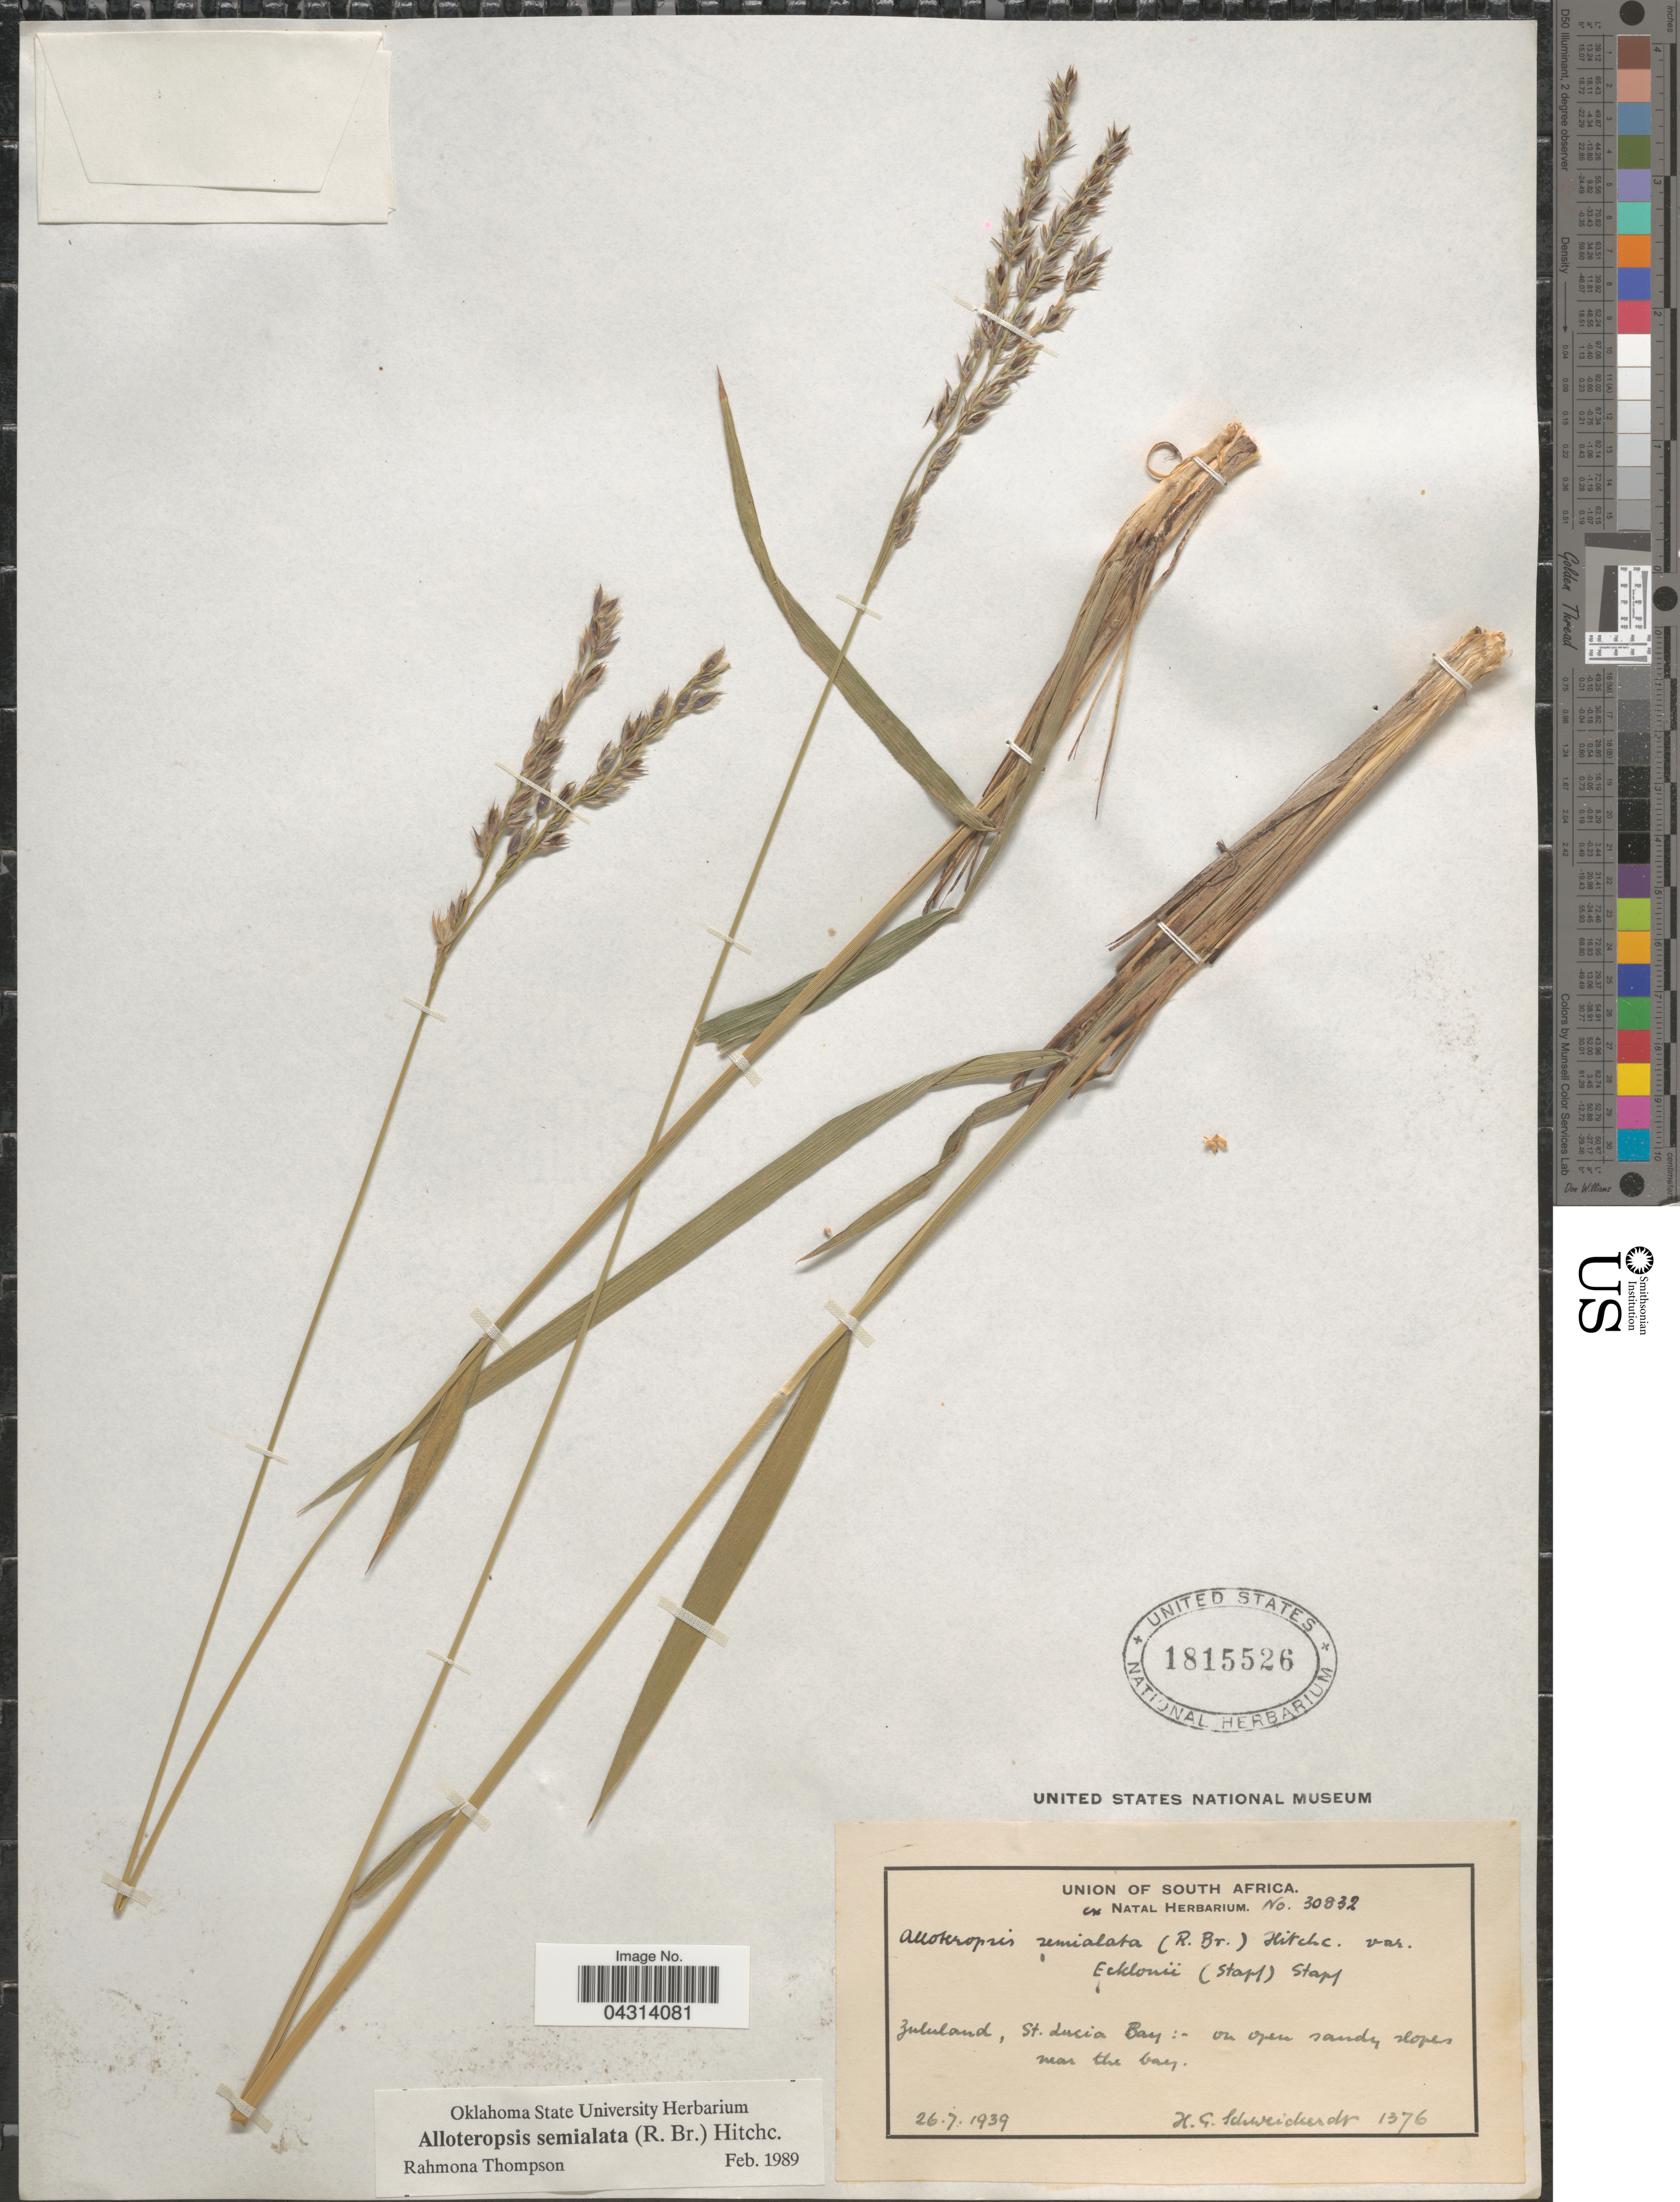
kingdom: Plantae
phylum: Tracheophyta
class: Liliopsida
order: Poales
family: Poaceae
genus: Alloteropsis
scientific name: Alloteropsis semialata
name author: (R. Br.) Hitchc.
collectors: H. Schweickerdt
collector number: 1376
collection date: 1939-07-26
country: South Africa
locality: Union of South Africa. Zululand, St. Lucia Bay: on open sands, slopes near the bay.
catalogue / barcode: US 1815526